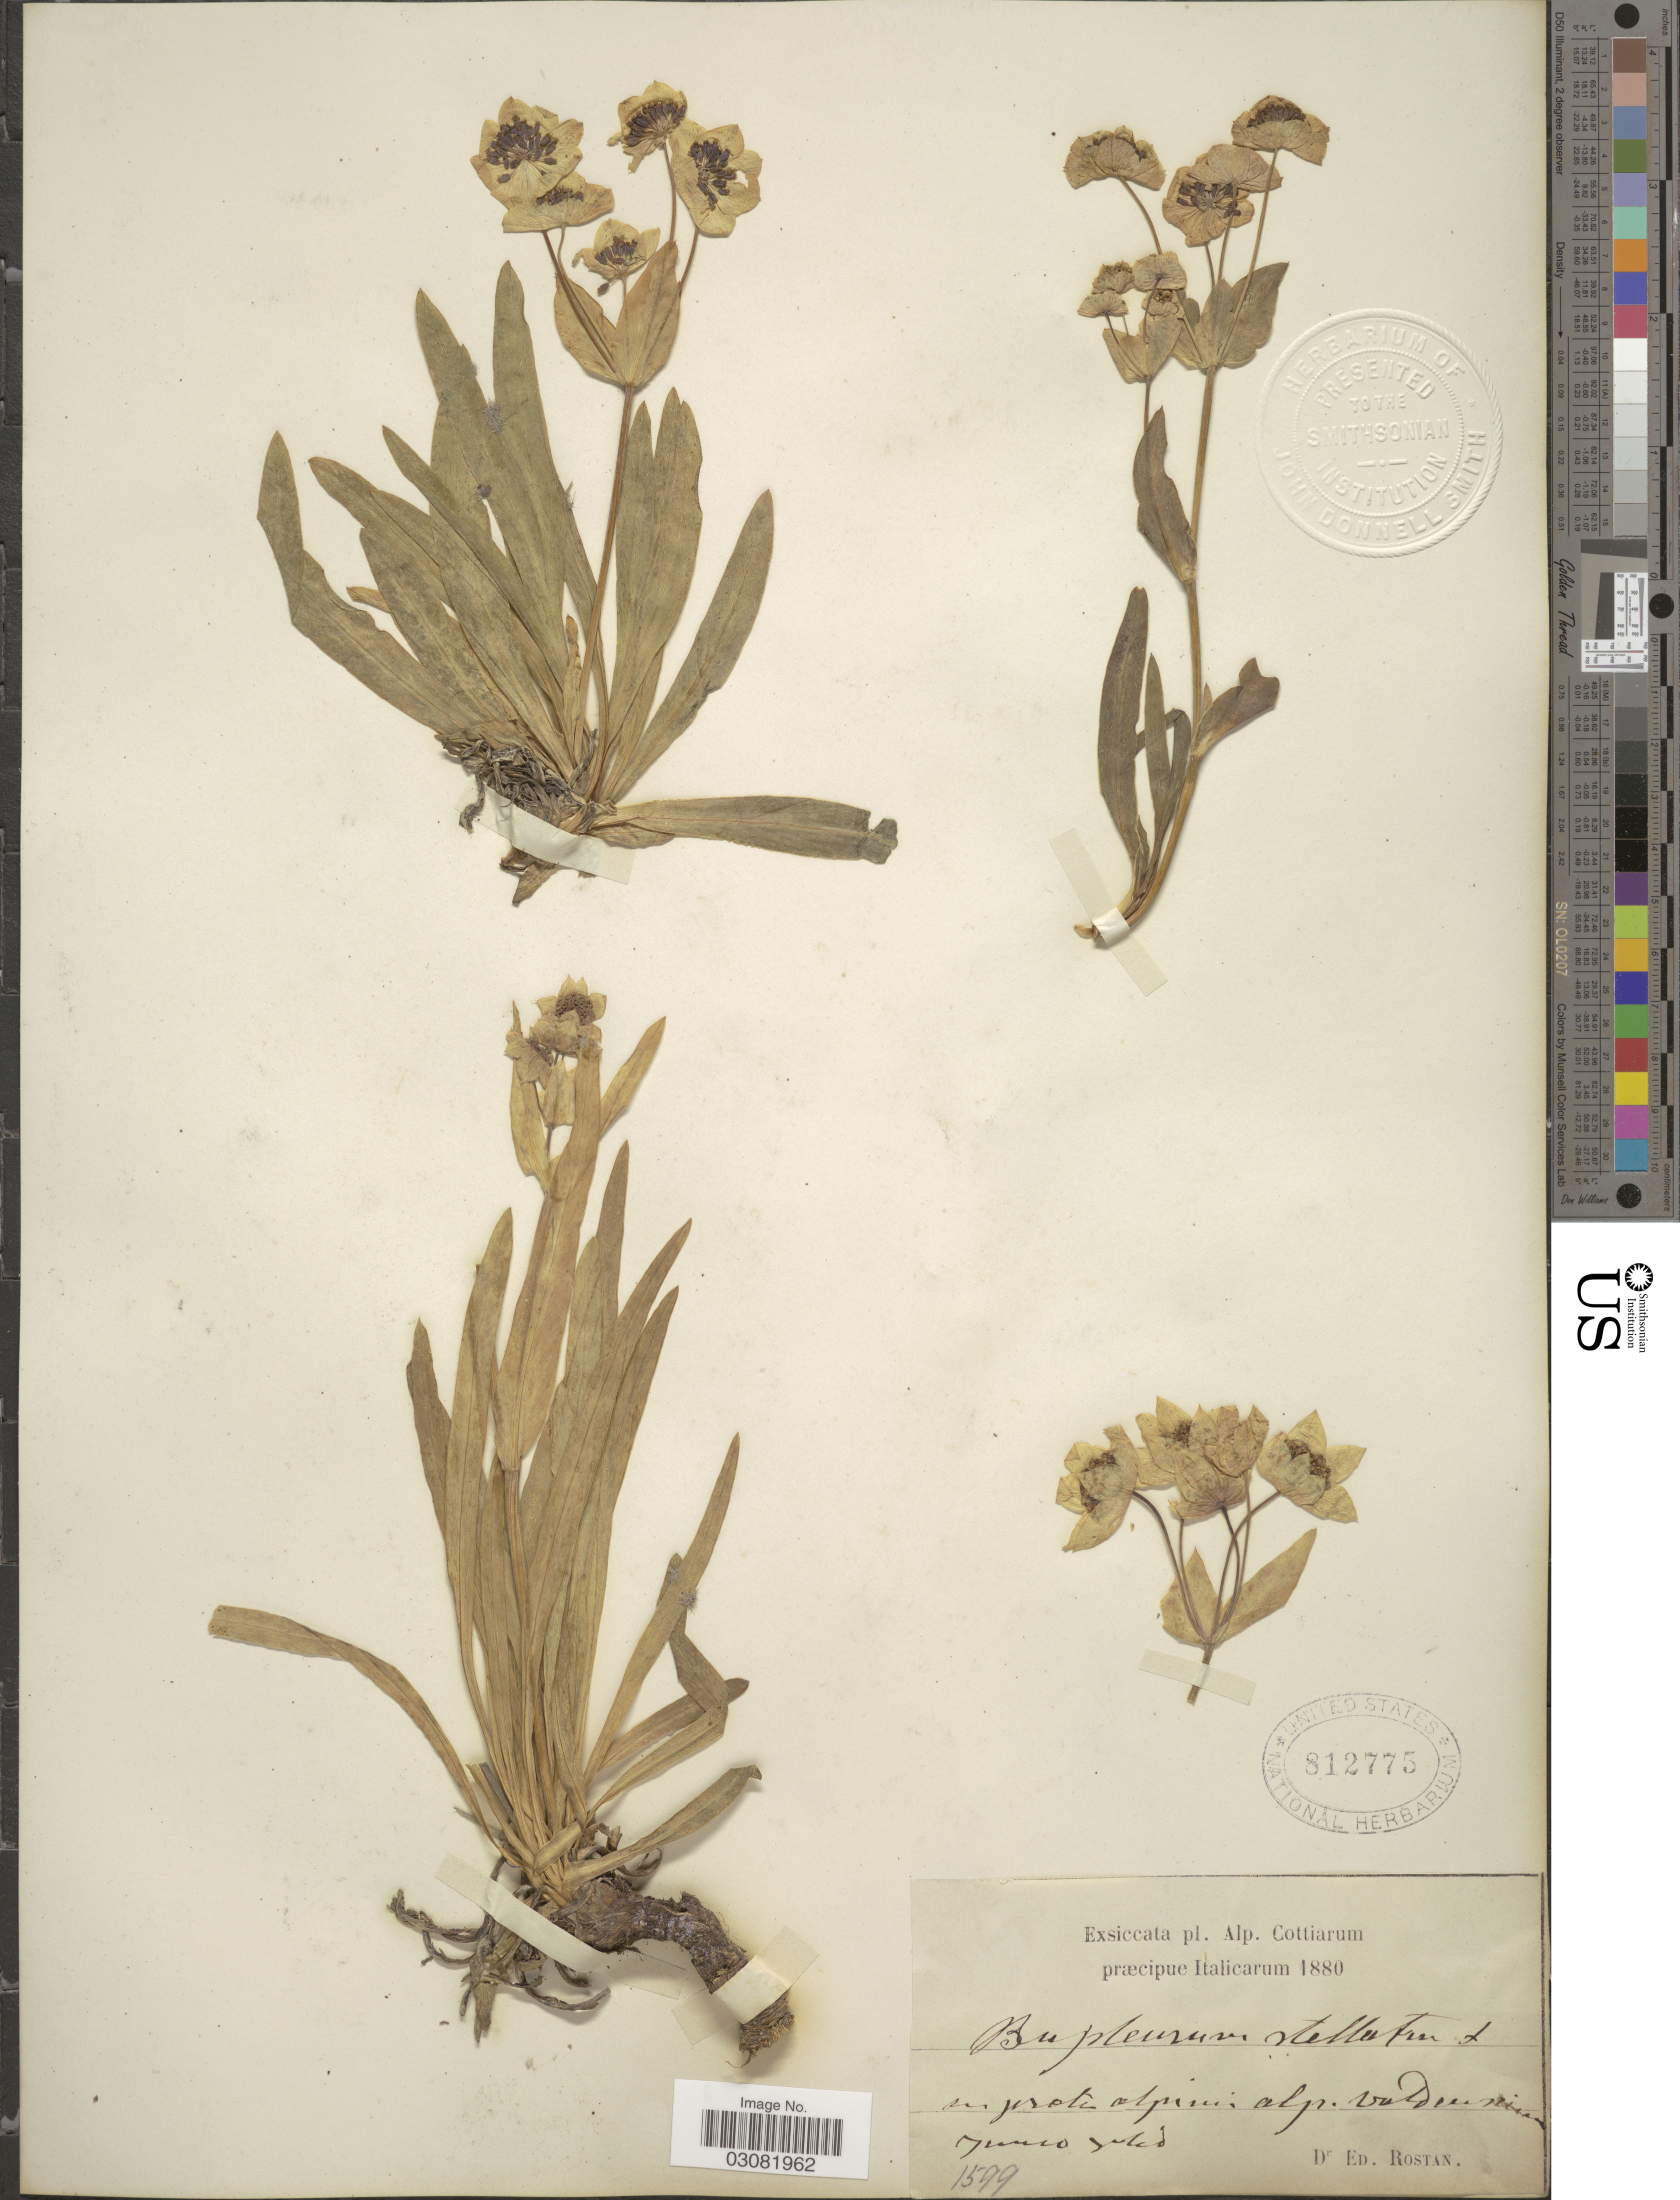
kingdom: Plantae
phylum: Tracheophyta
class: Magnoliopsida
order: Apiales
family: Apiaceae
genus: Bupleurum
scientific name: Bupleurum stellatum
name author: L.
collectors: E. Rostan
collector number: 1599?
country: Italy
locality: Alp. Cottiarum præcipue Italicarum. Su prote alpinis alp. valdeniam. [interpreted]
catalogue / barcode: US 812775